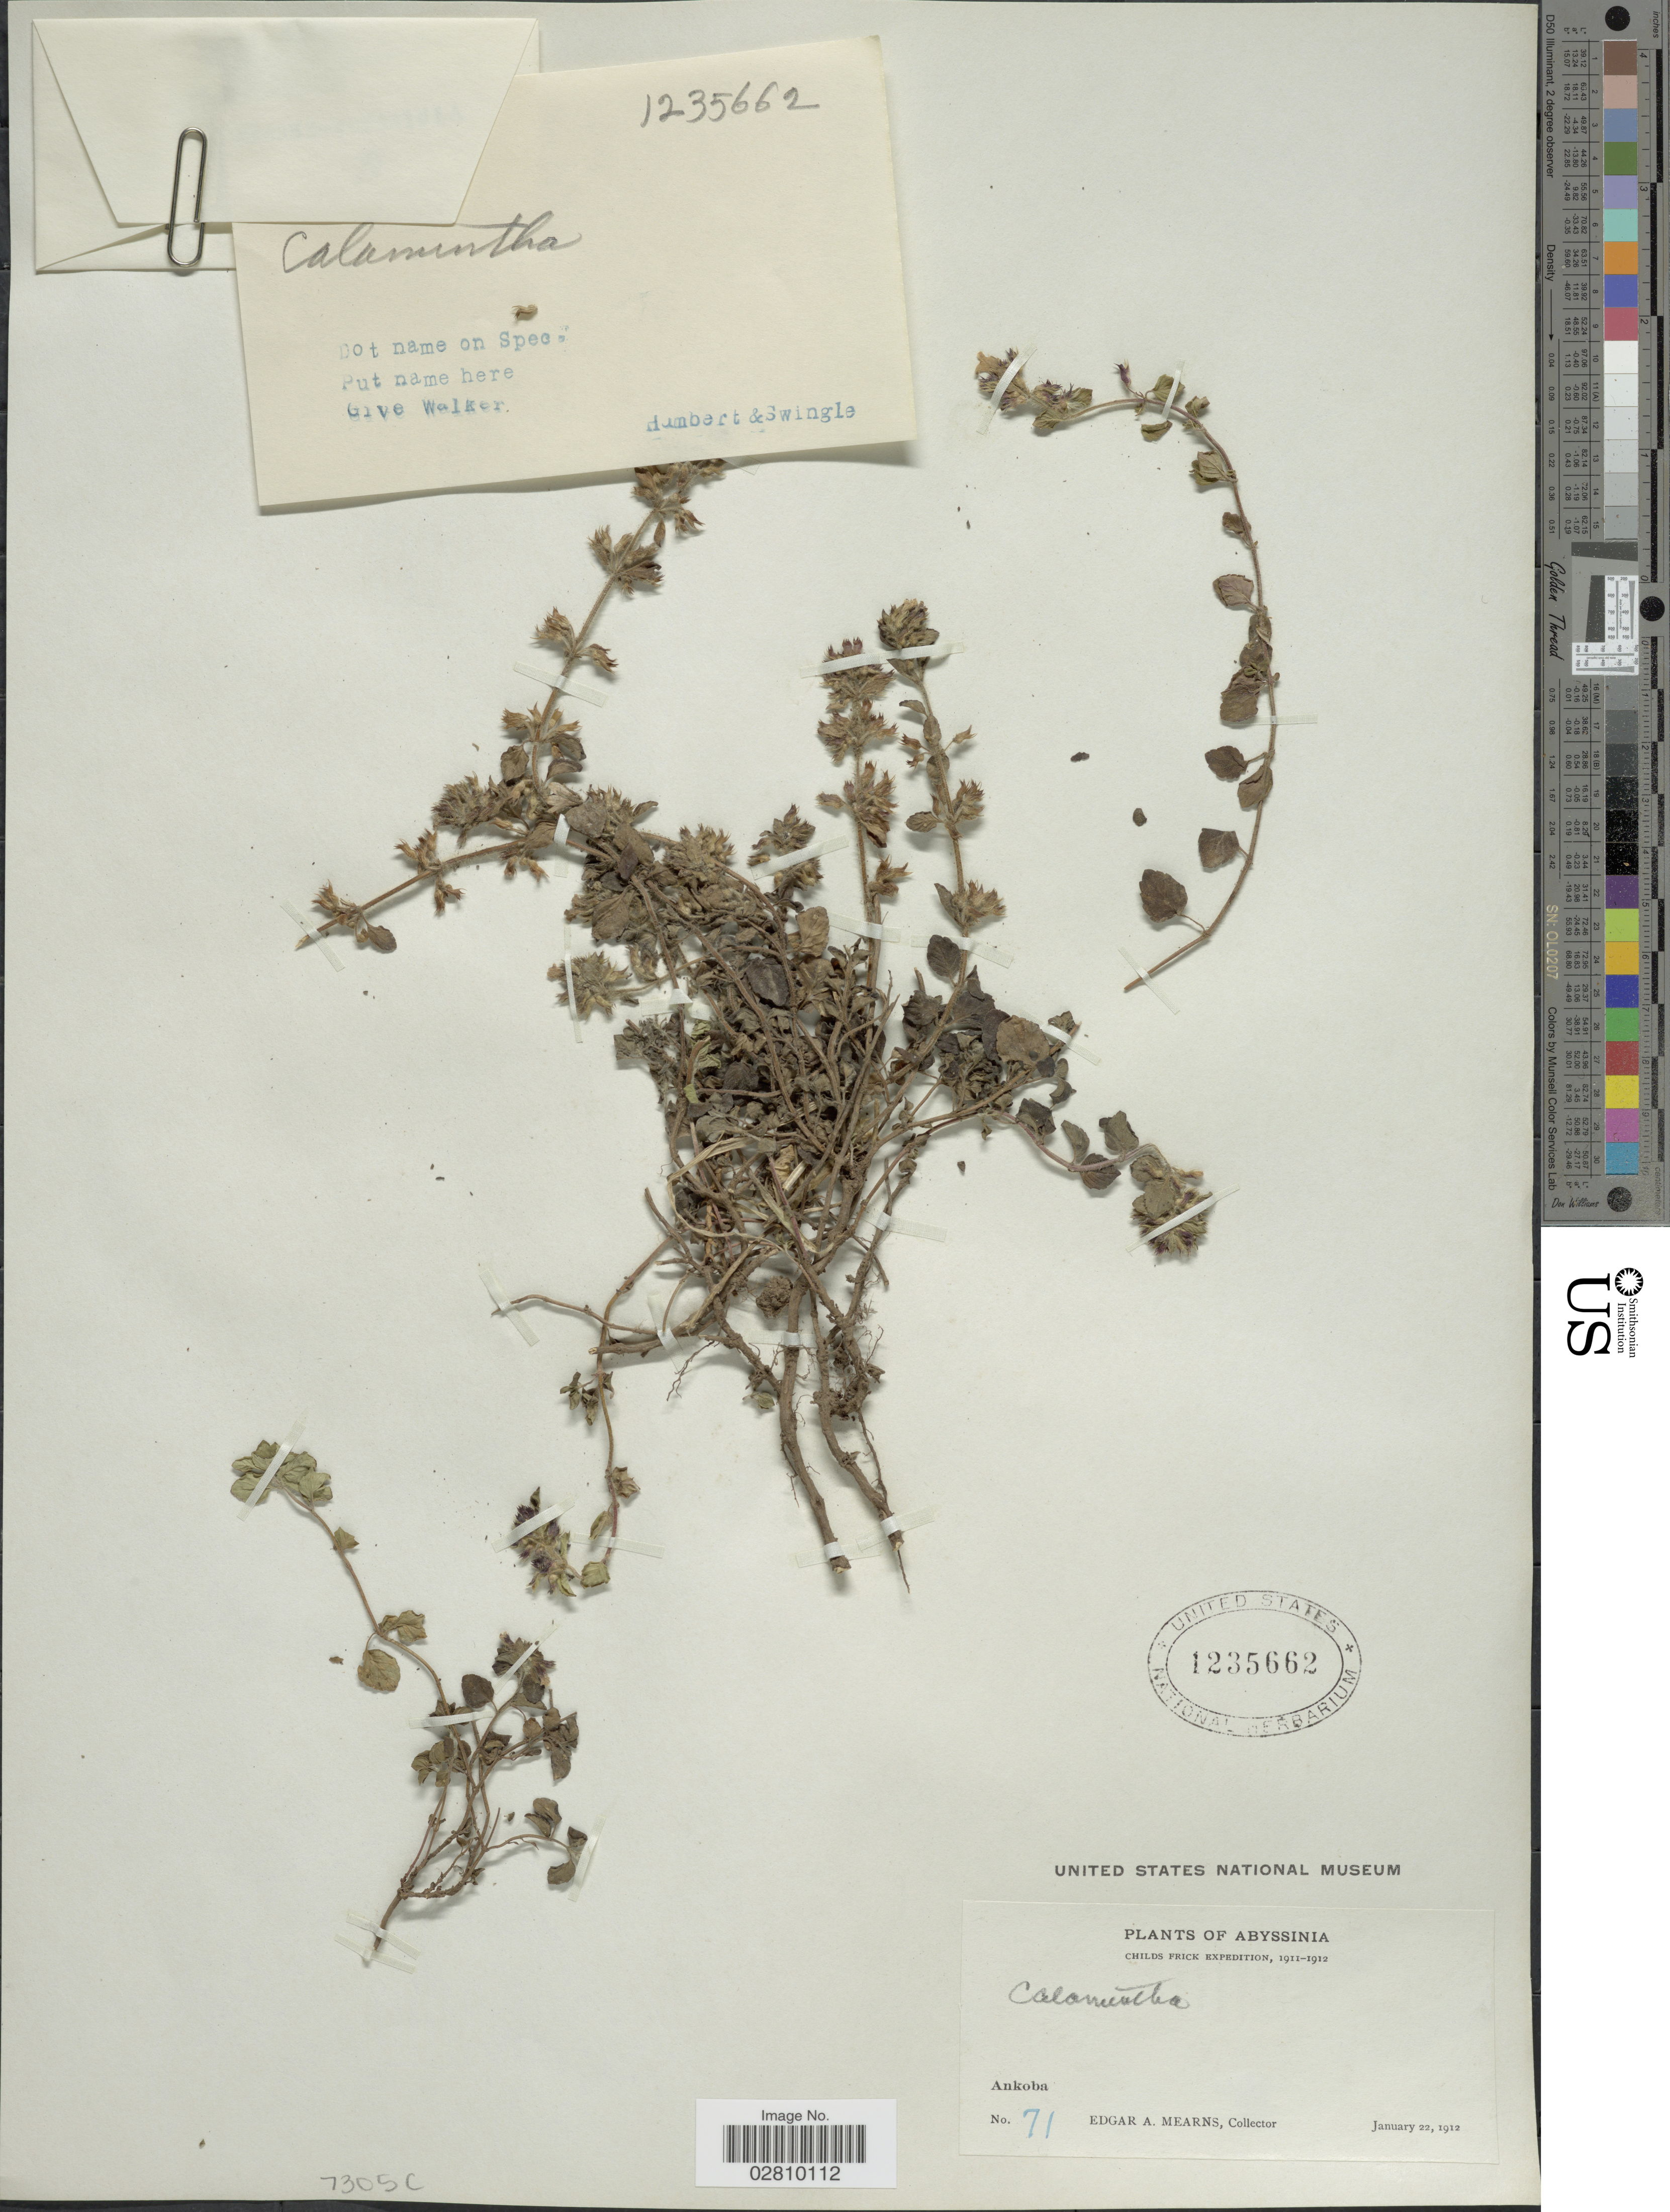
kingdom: Plantae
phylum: Tracheophyta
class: Magnoliopsida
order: Lamiales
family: Lamiaceae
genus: Calamintha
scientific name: Calamintha sp.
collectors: E. A. Mearns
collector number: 71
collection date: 1912-01-22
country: Eritrea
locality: Abyssinia. Ankoba.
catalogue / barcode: US 1235662